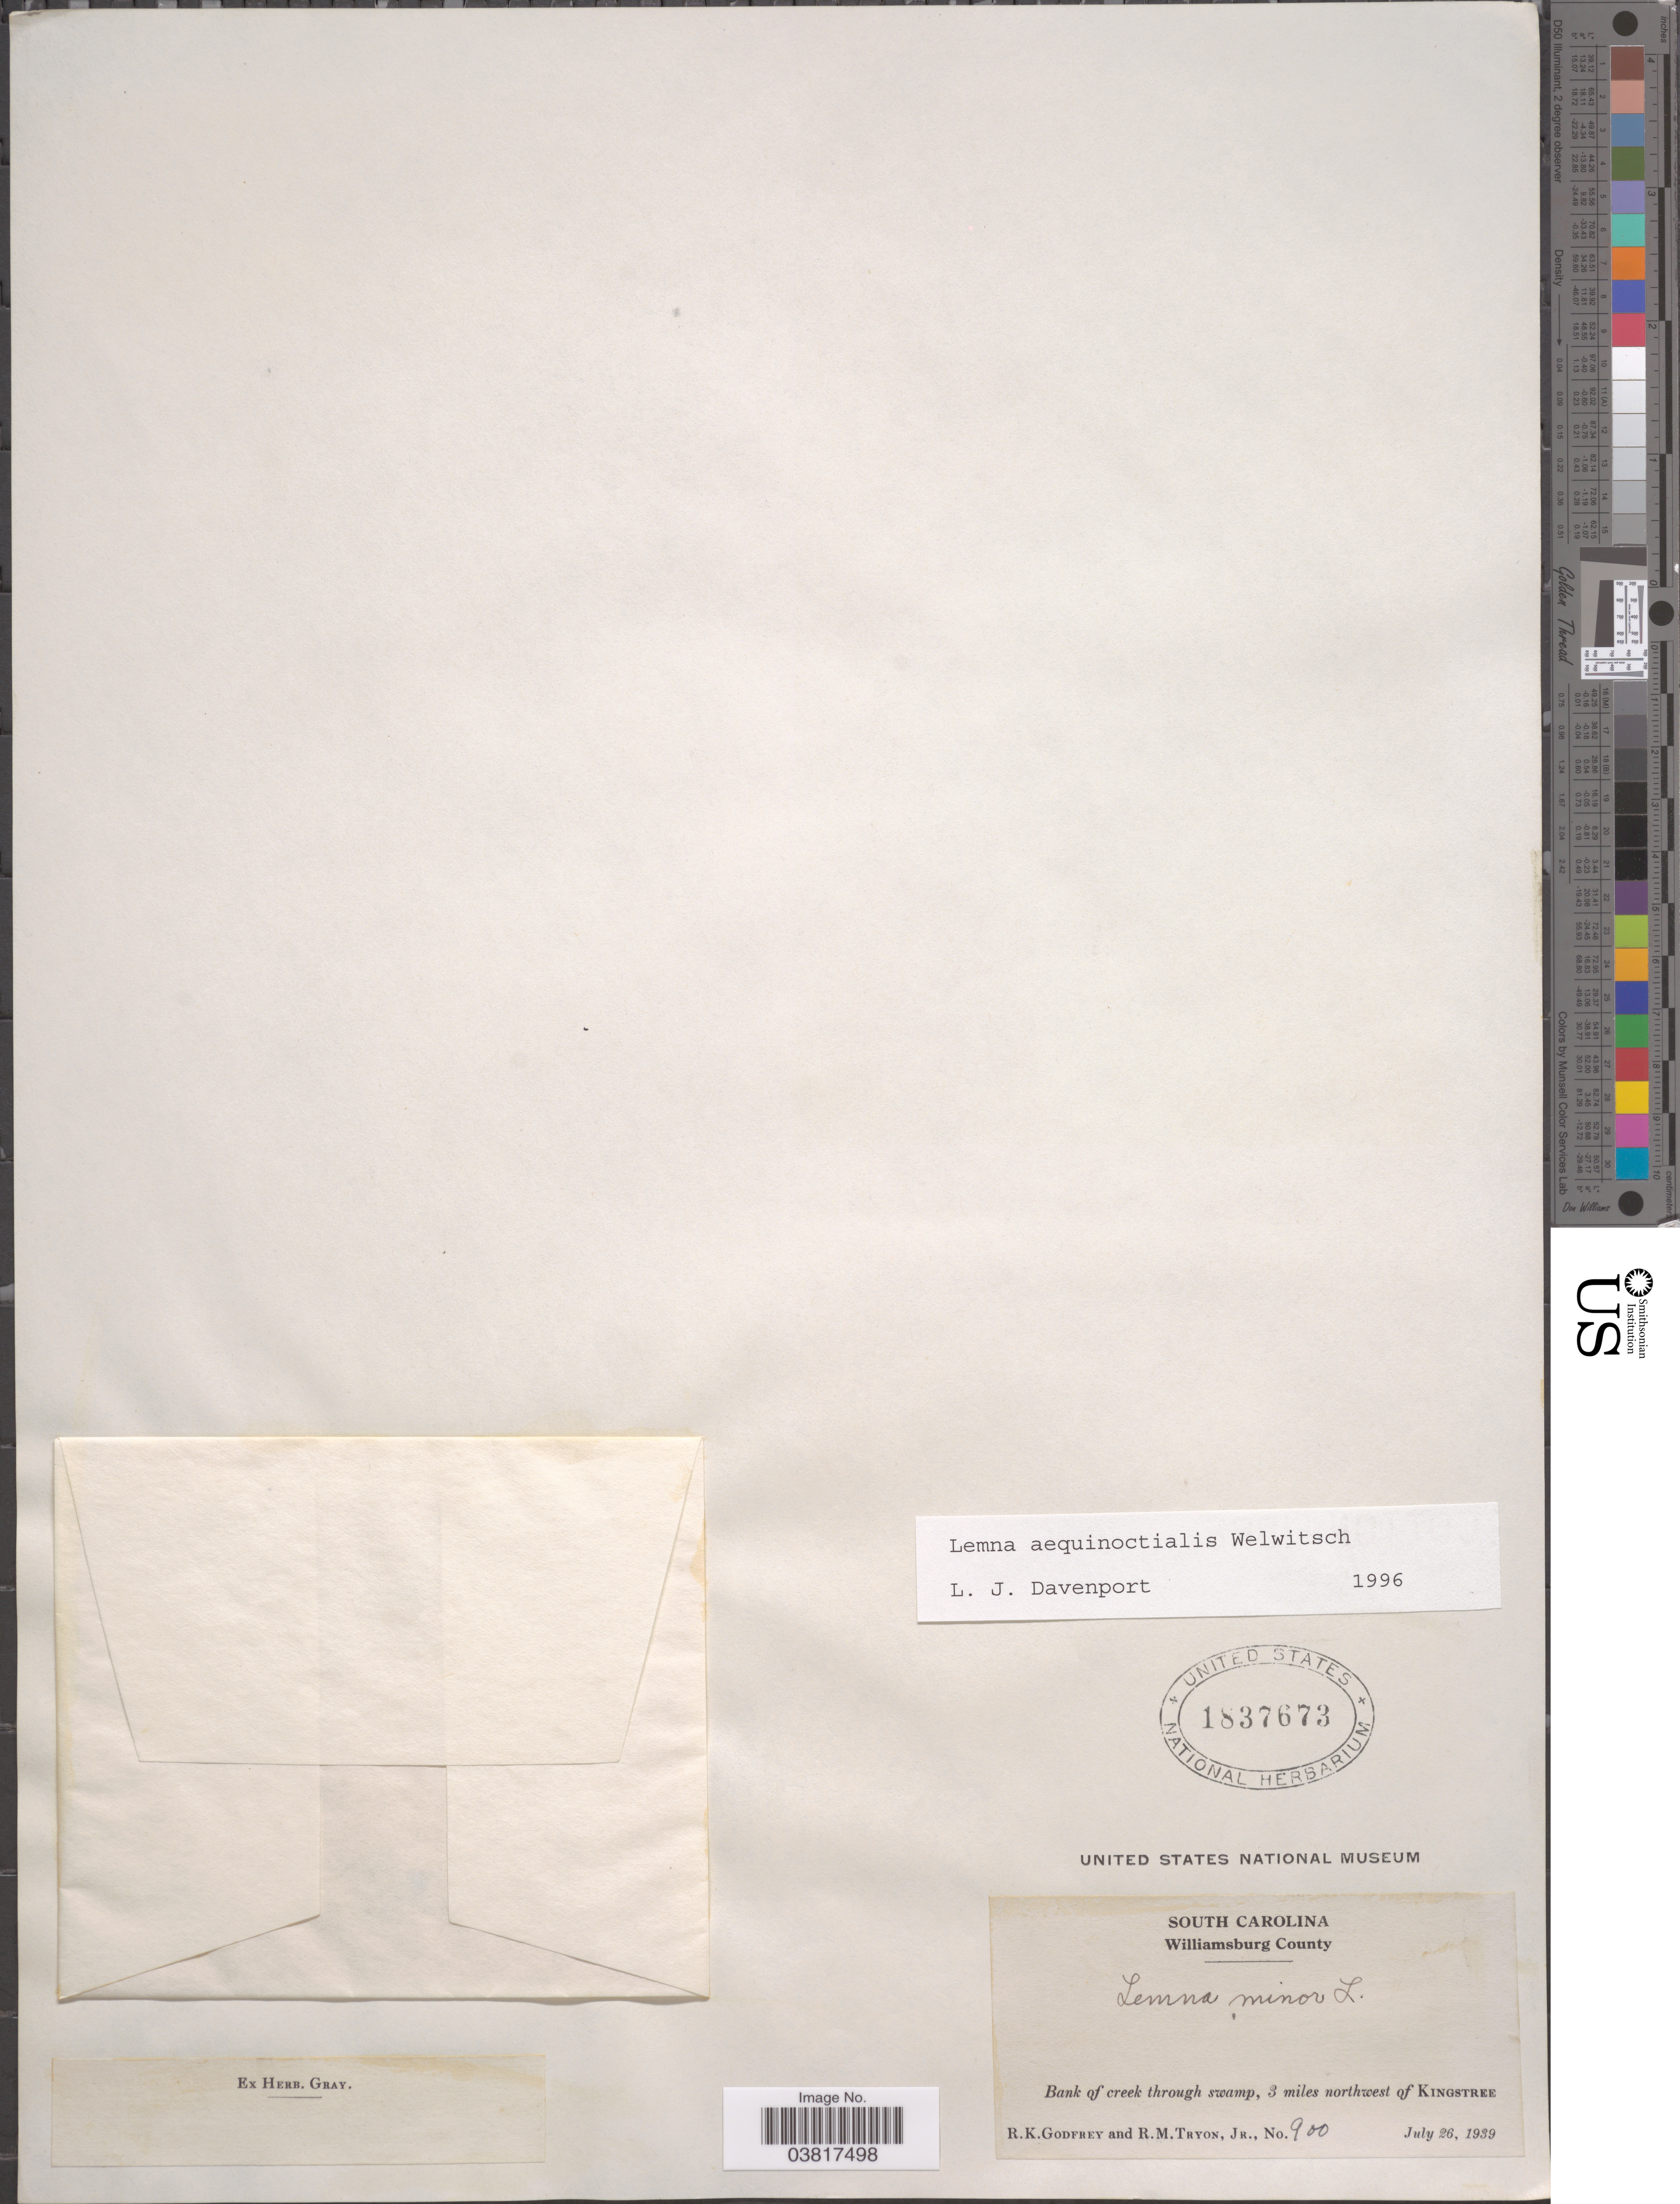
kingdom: Plantae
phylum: Tracheophyta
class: Liliopsida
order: Alismatales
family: Araceae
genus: Lemna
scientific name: Lemna aequinoctialis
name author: Welw.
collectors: R. K. Godfrey & R. Tryon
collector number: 900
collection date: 1939-07-26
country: United States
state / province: South Carolina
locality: Williamsburg County. 3 miles northwest of Kingstree.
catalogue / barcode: US 1837673